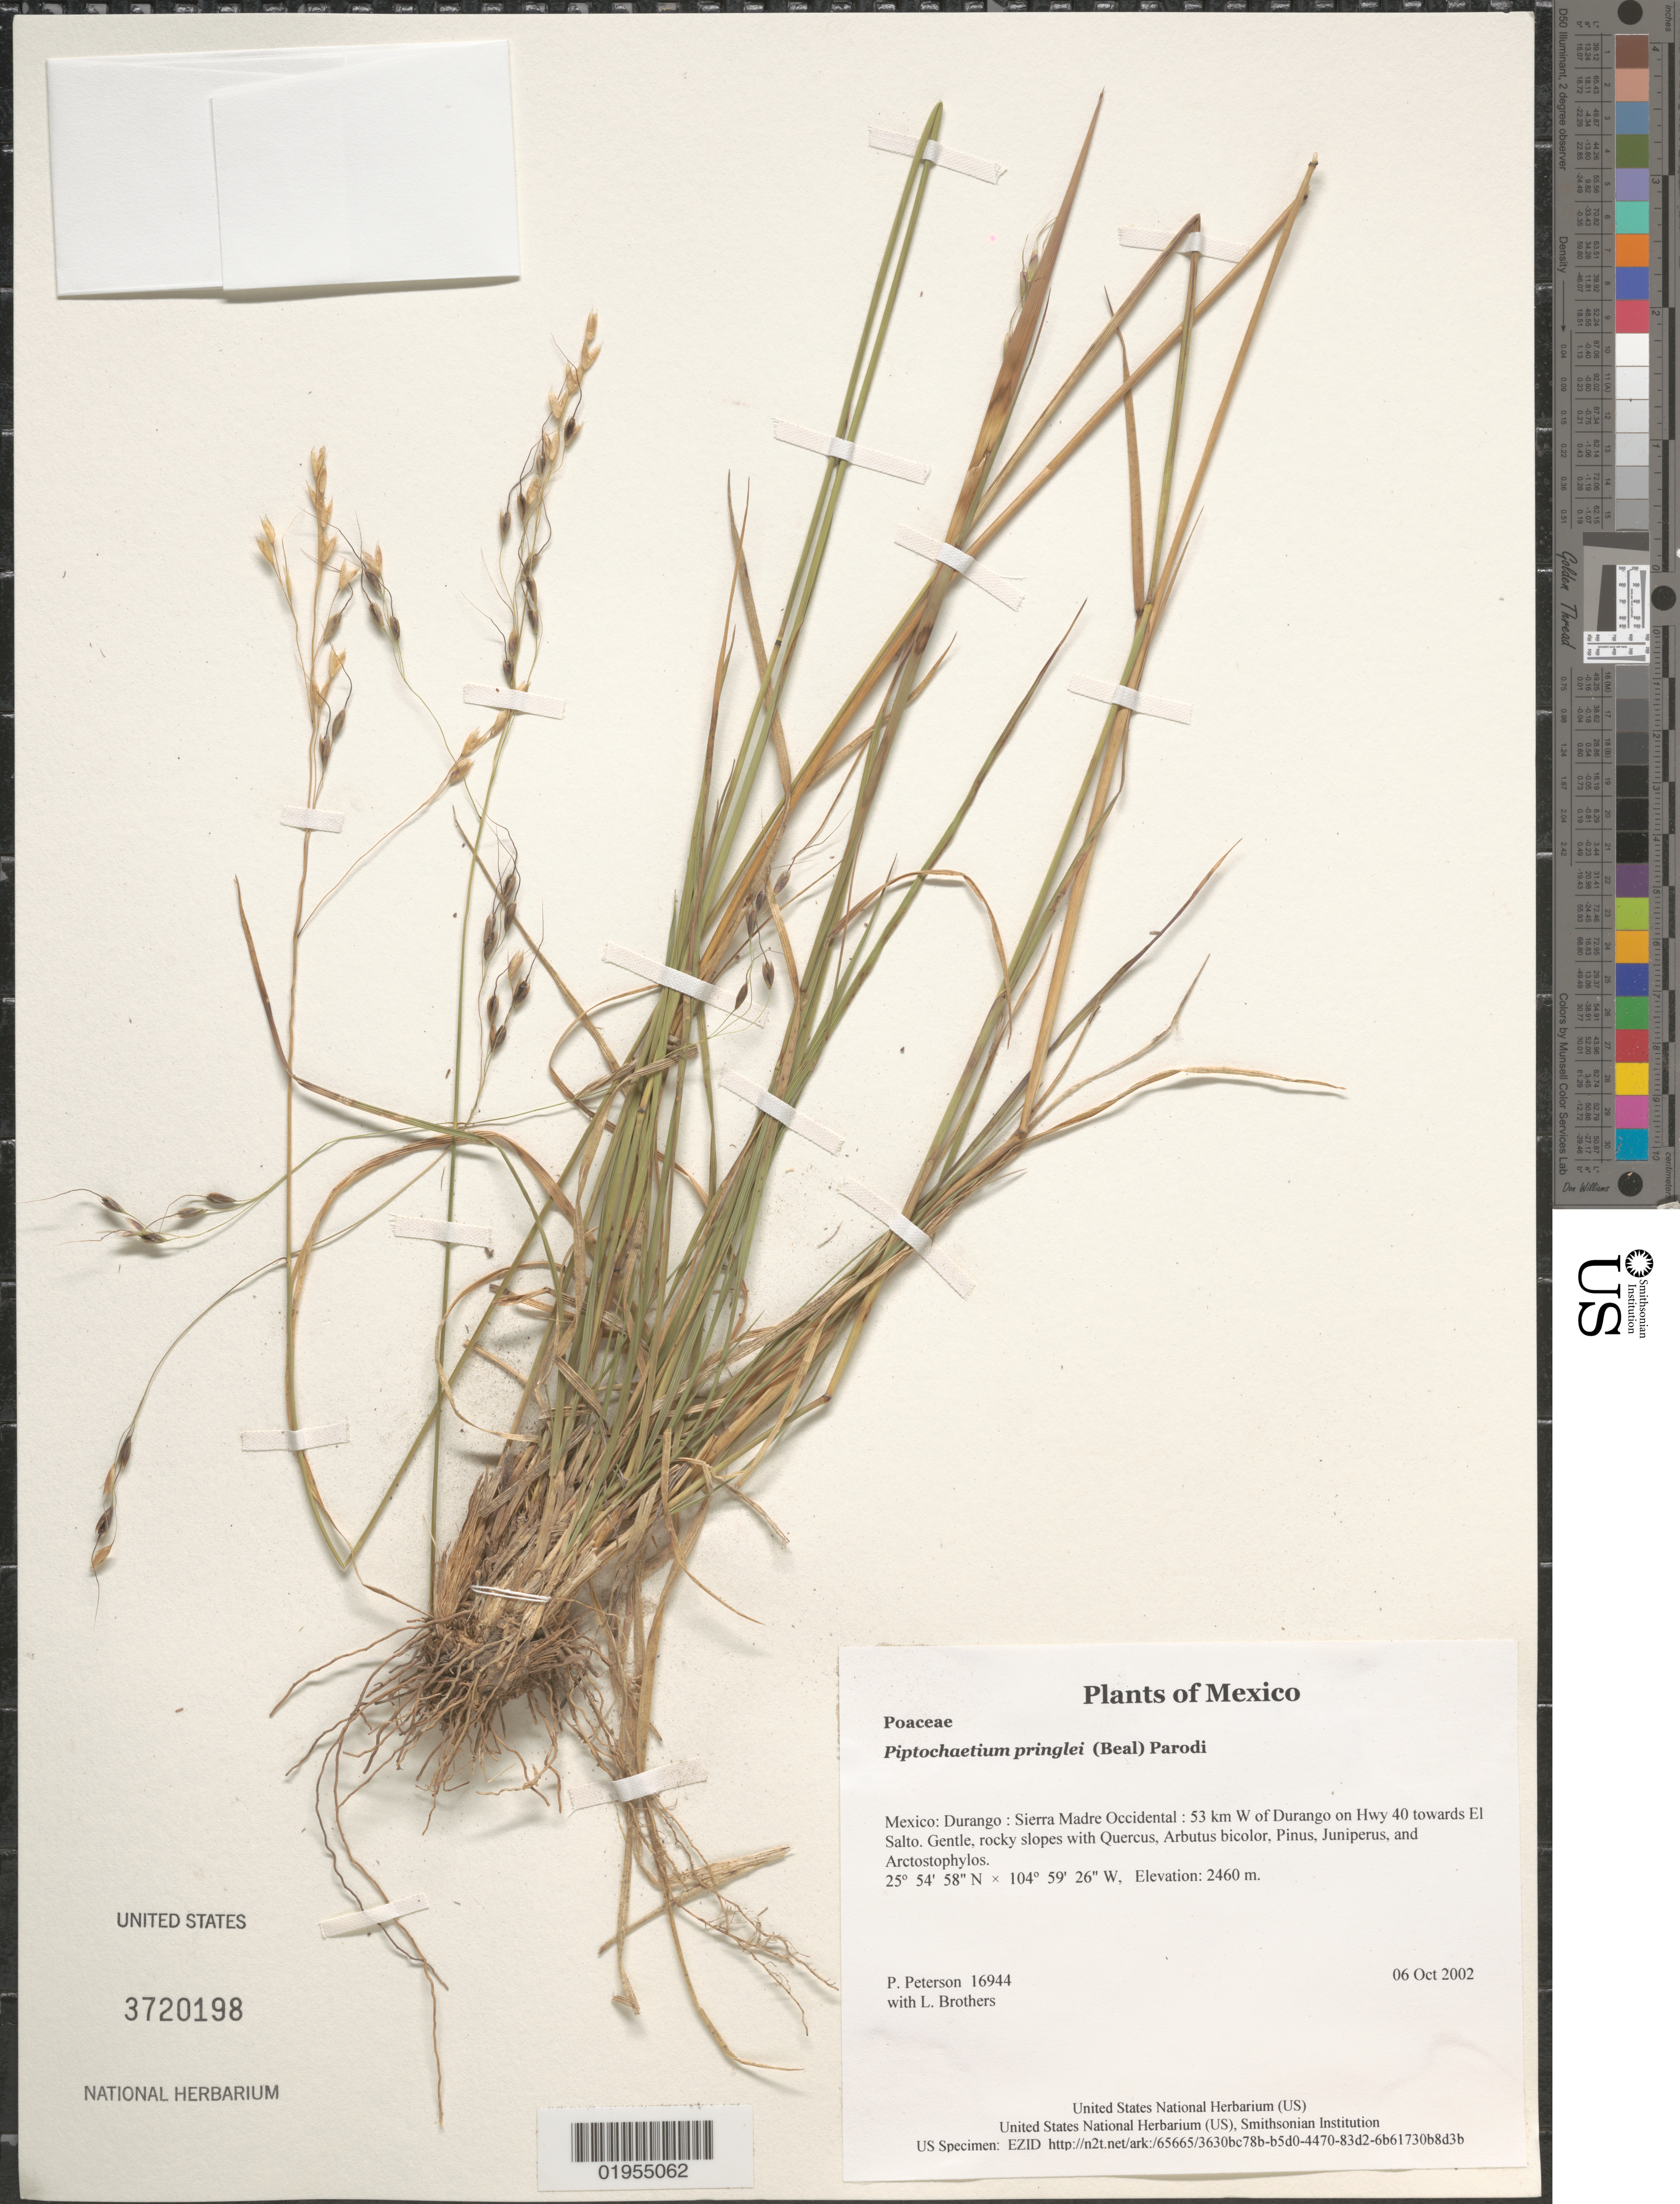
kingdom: Plantae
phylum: Tracheophyta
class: Liliopsida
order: Poales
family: Poaceae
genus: Piptochaetium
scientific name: Piptochaetium pringlei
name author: (W.J. Beal) Parodi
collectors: P. M. Peterson & L. E. Brothers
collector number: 16944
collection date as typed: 06 Oct 2002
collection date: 2002-10-06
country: Mexico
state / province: Durango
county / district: Sierra Madre Occidental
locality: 53 km W of Durango on Hwy 40 towards El Salto. Gentle, rocky slopes with Quercus, Arbutus bicolor, Pinus, Juniperus, and Arctostophylos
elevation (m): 2460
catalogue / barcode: US 3720198